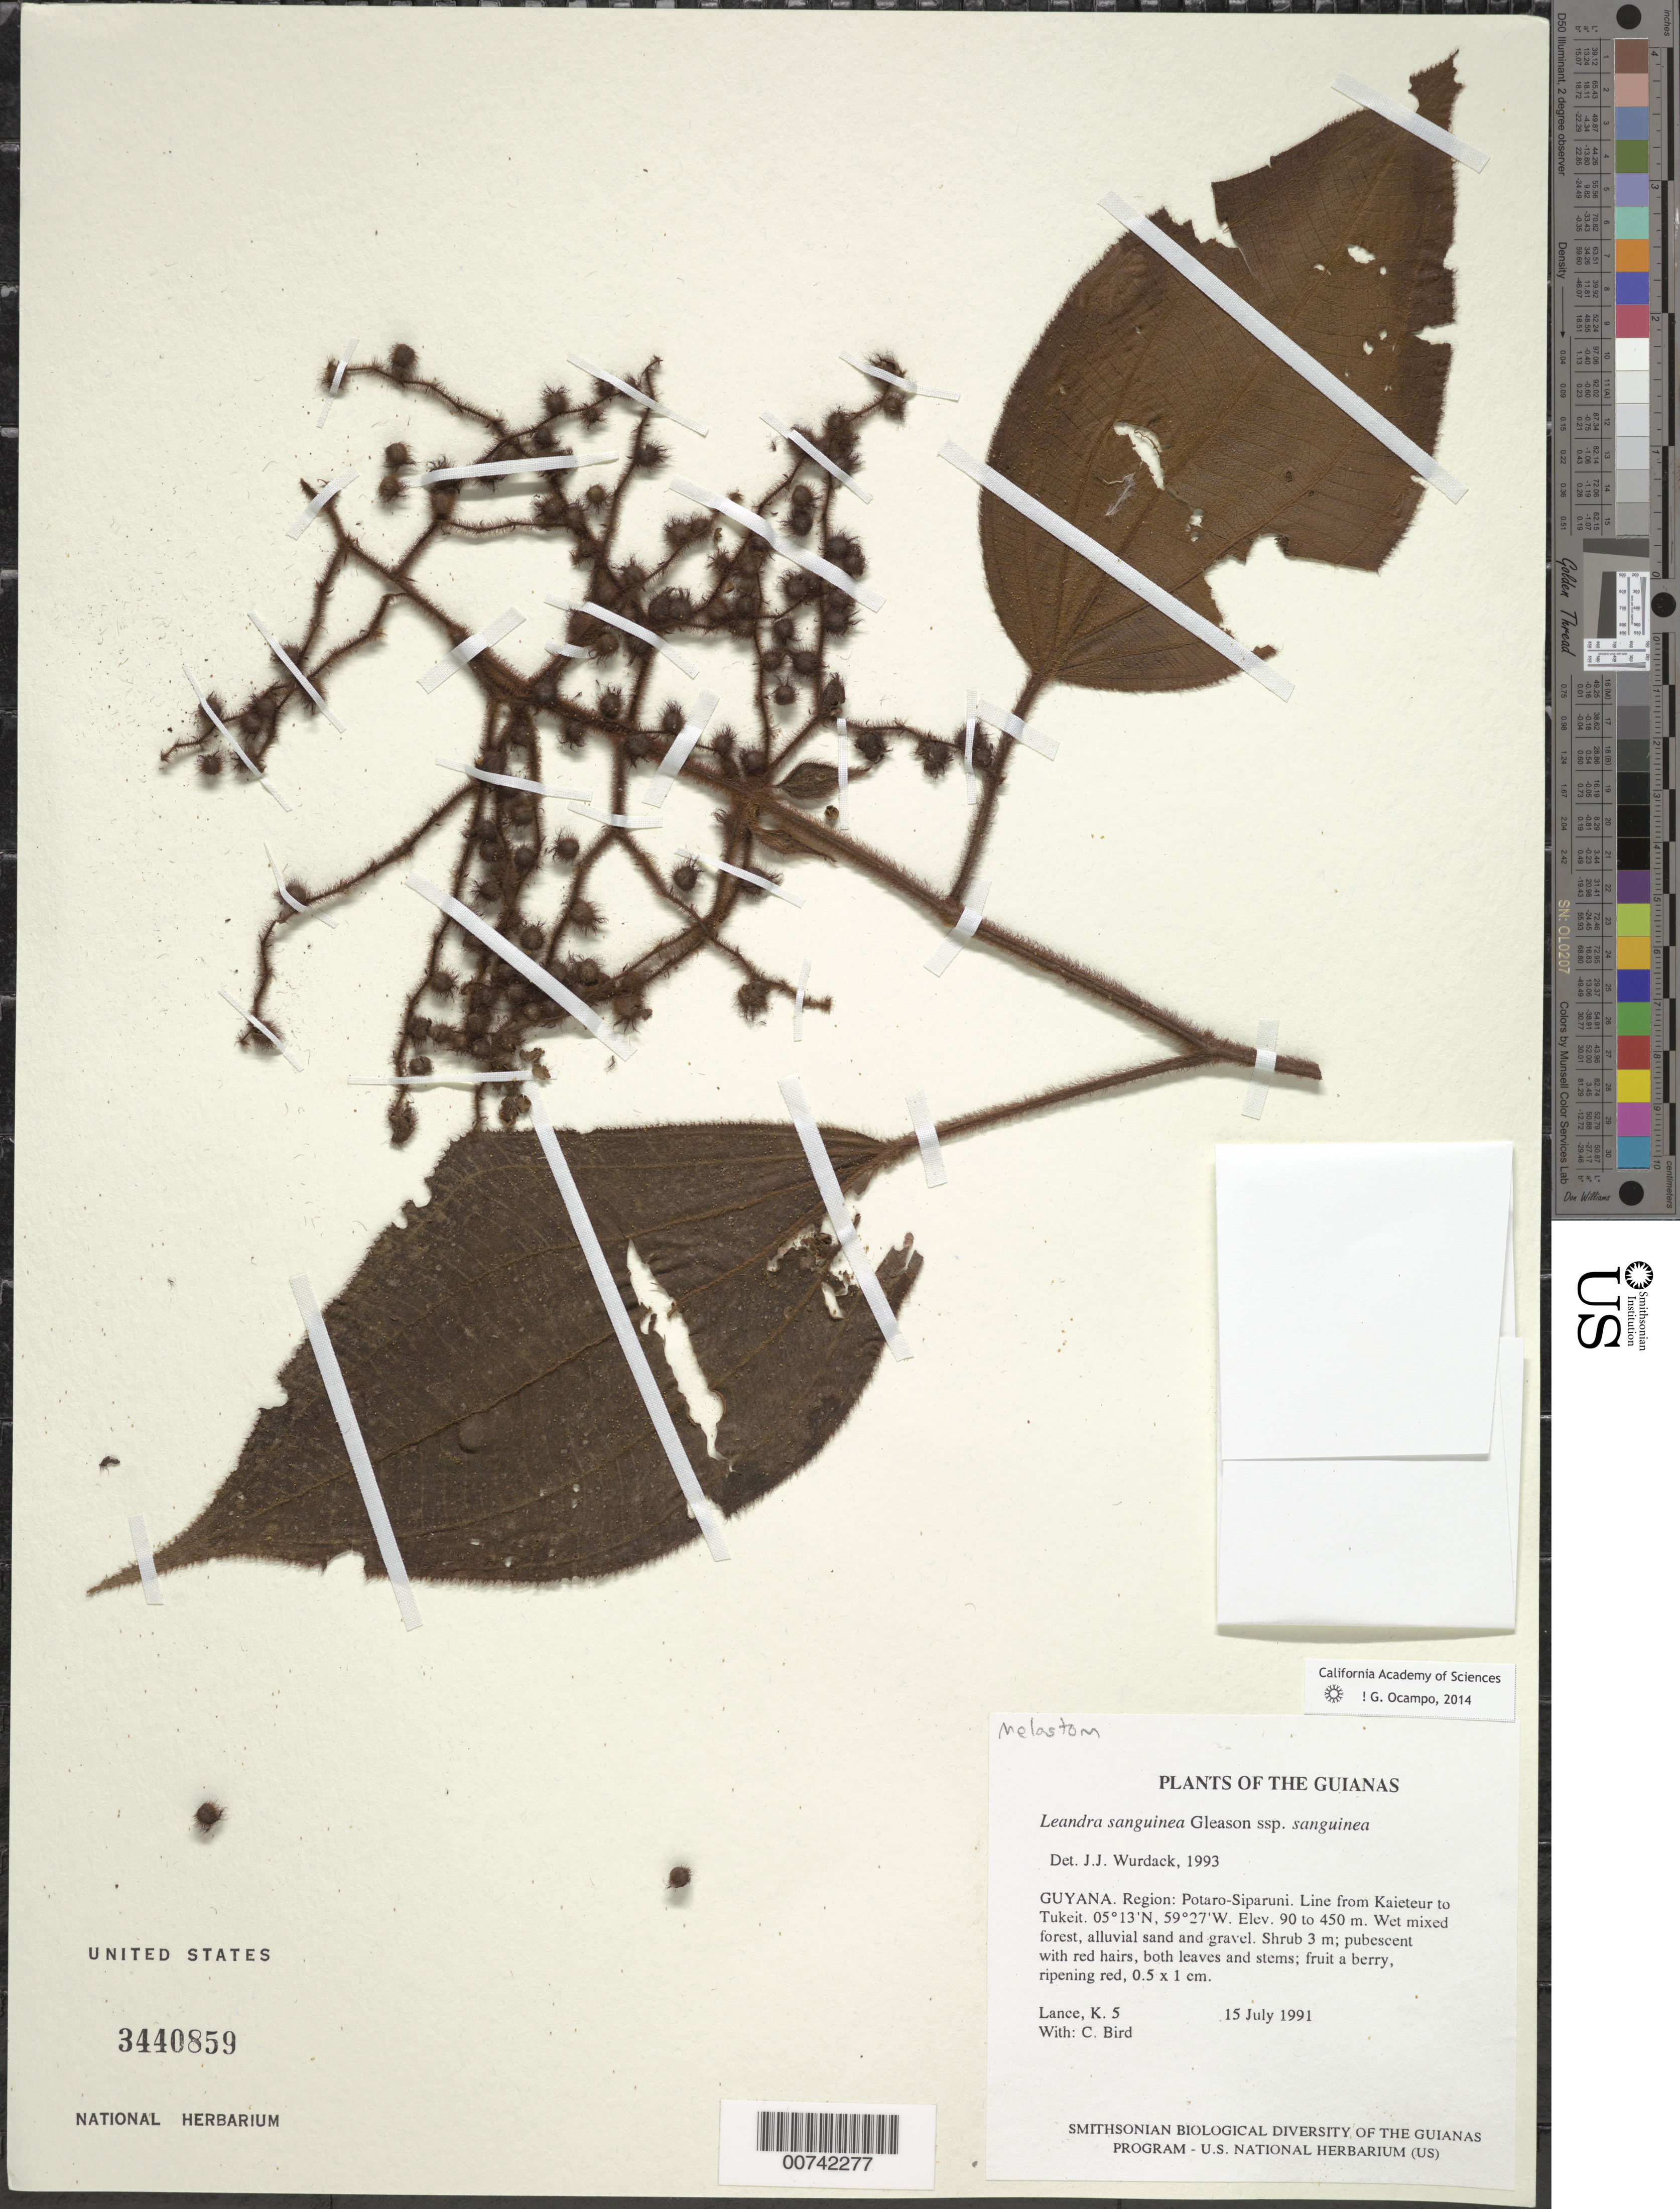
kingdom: Plantae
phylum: Tracheophyta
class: Magnoliopsida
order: Myrtales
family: Melastomataceae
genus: Leandra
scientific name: Leandra sanguinea subsp. sanguinea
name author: Gleason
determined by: Wurdack, John J., (US), US (UNITED STATES)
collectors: K. Lance & C. Bird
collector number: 5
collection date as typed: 15 July 1991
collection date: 1991-07-15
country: Guyana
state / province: Potaro-Siparuni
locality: Line from Kaieteur to Tukeit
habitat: Wet mixed forest, alluvial sand and gravel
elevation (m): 90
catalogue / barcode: US 3440859